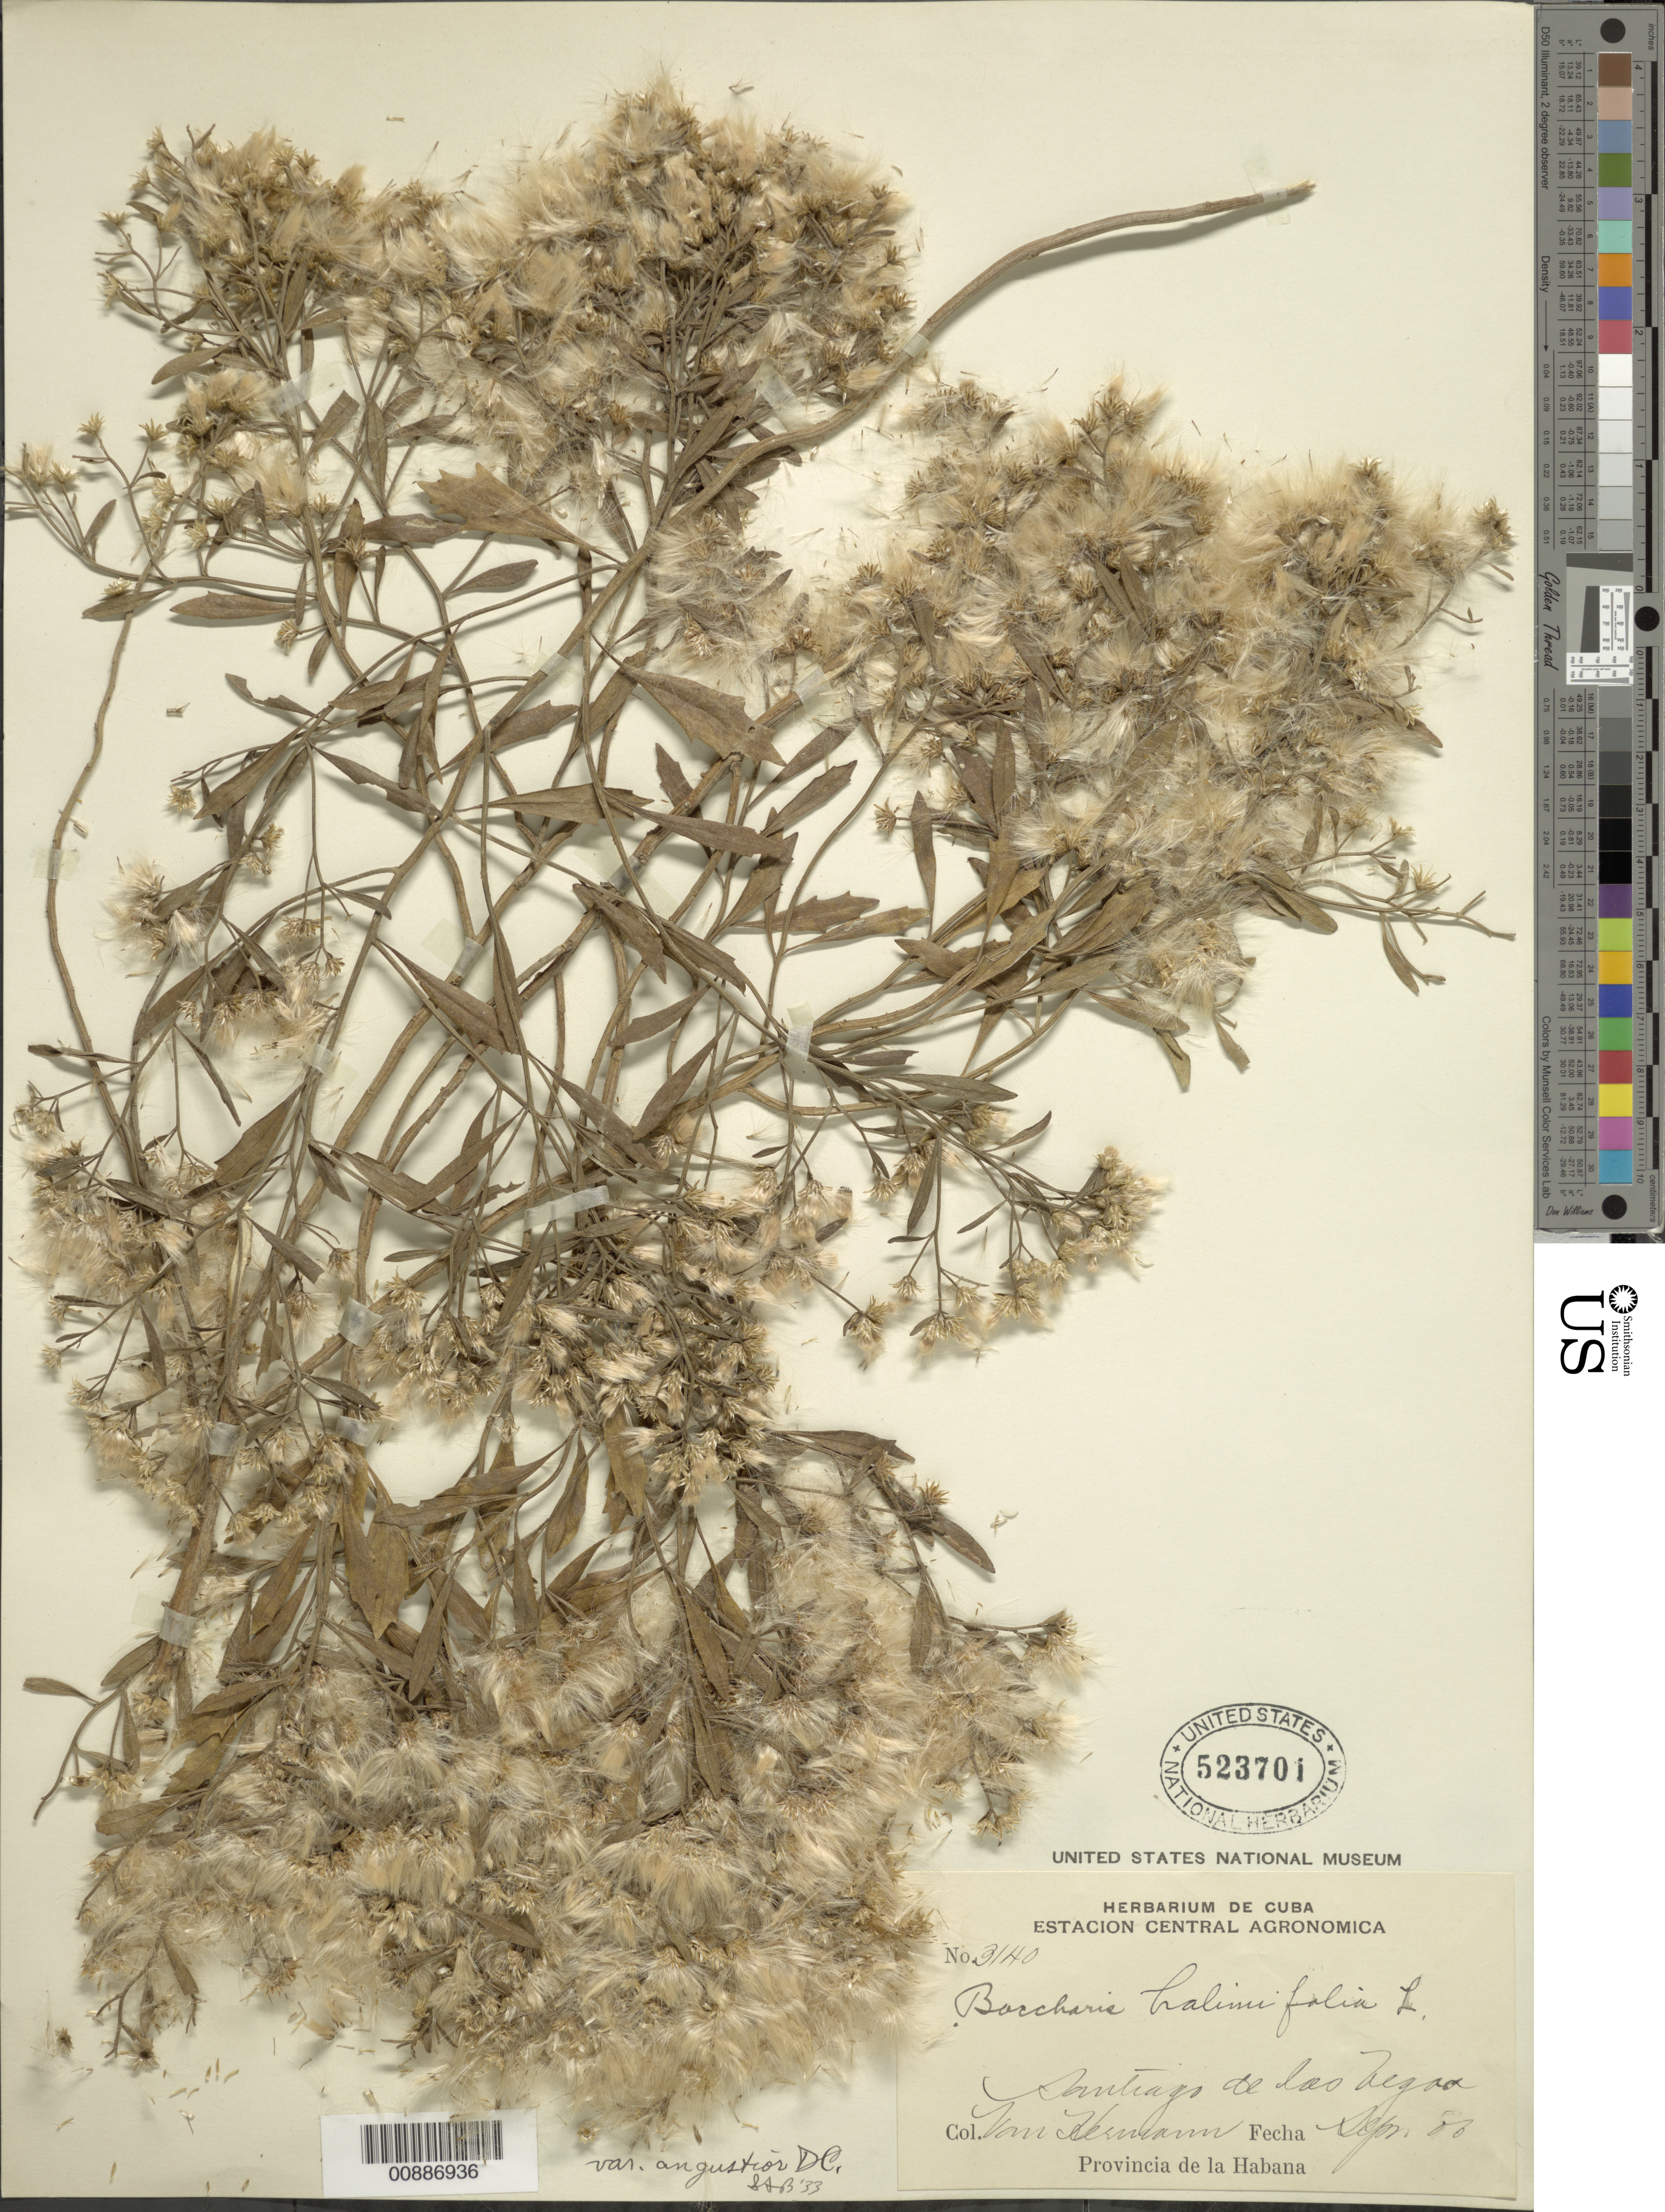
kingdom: Plantae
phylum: Tracheophyta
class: Magnoliopsida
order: Asterales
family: Asteraceae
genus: Baccharis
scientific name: Baccharis halimifolia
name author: L.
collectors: H. A. Van Hermann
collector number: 3140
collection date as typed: Sep 1906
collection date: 1906-09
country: Cuba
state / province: La Habana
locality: Santiago de las Vegas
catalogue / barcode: US 523701